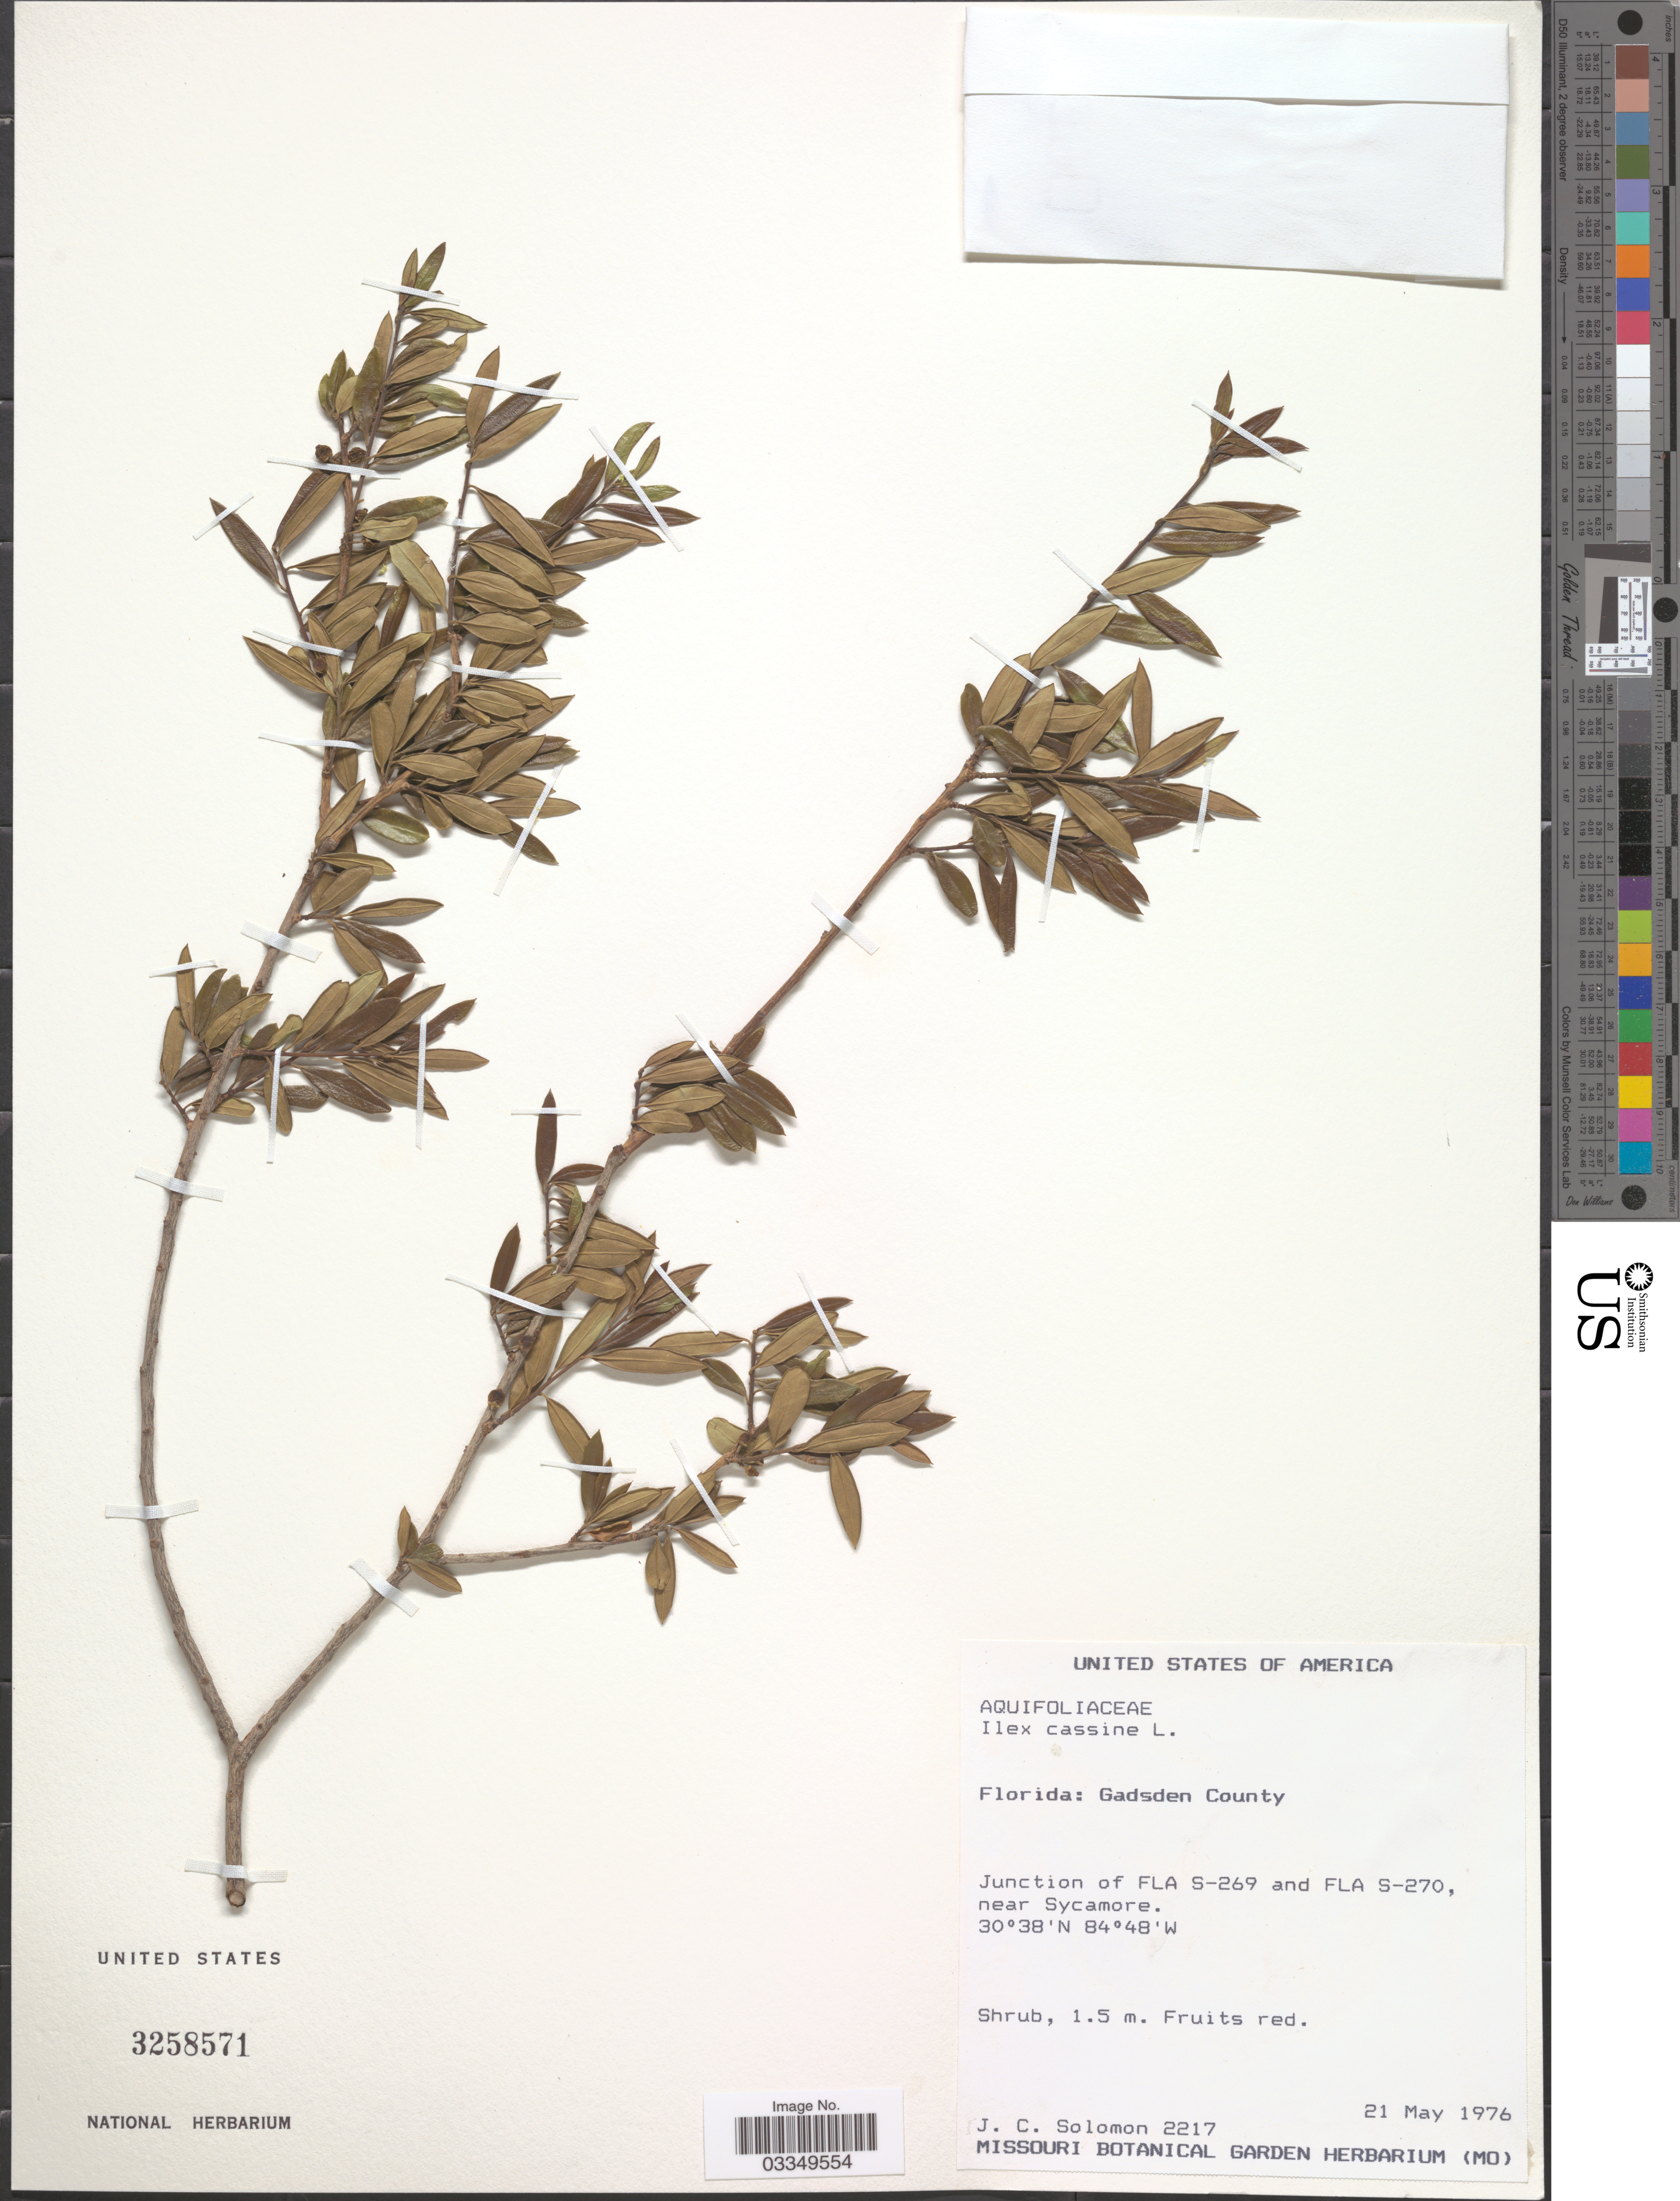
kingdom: Plantae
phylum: Tracheophyta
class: Magnoliopsida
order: Aquifoliales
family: Aquifoliaceae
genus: Ilex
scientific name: Ilex cassine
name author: L.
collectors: J. C. Solomon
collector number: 2217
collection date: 1976-05-21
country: United States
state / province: Florida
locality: Gadsen County, Junction of Fla S-269 and Fla S-270, near Sycamore.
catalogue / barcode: US 3258571